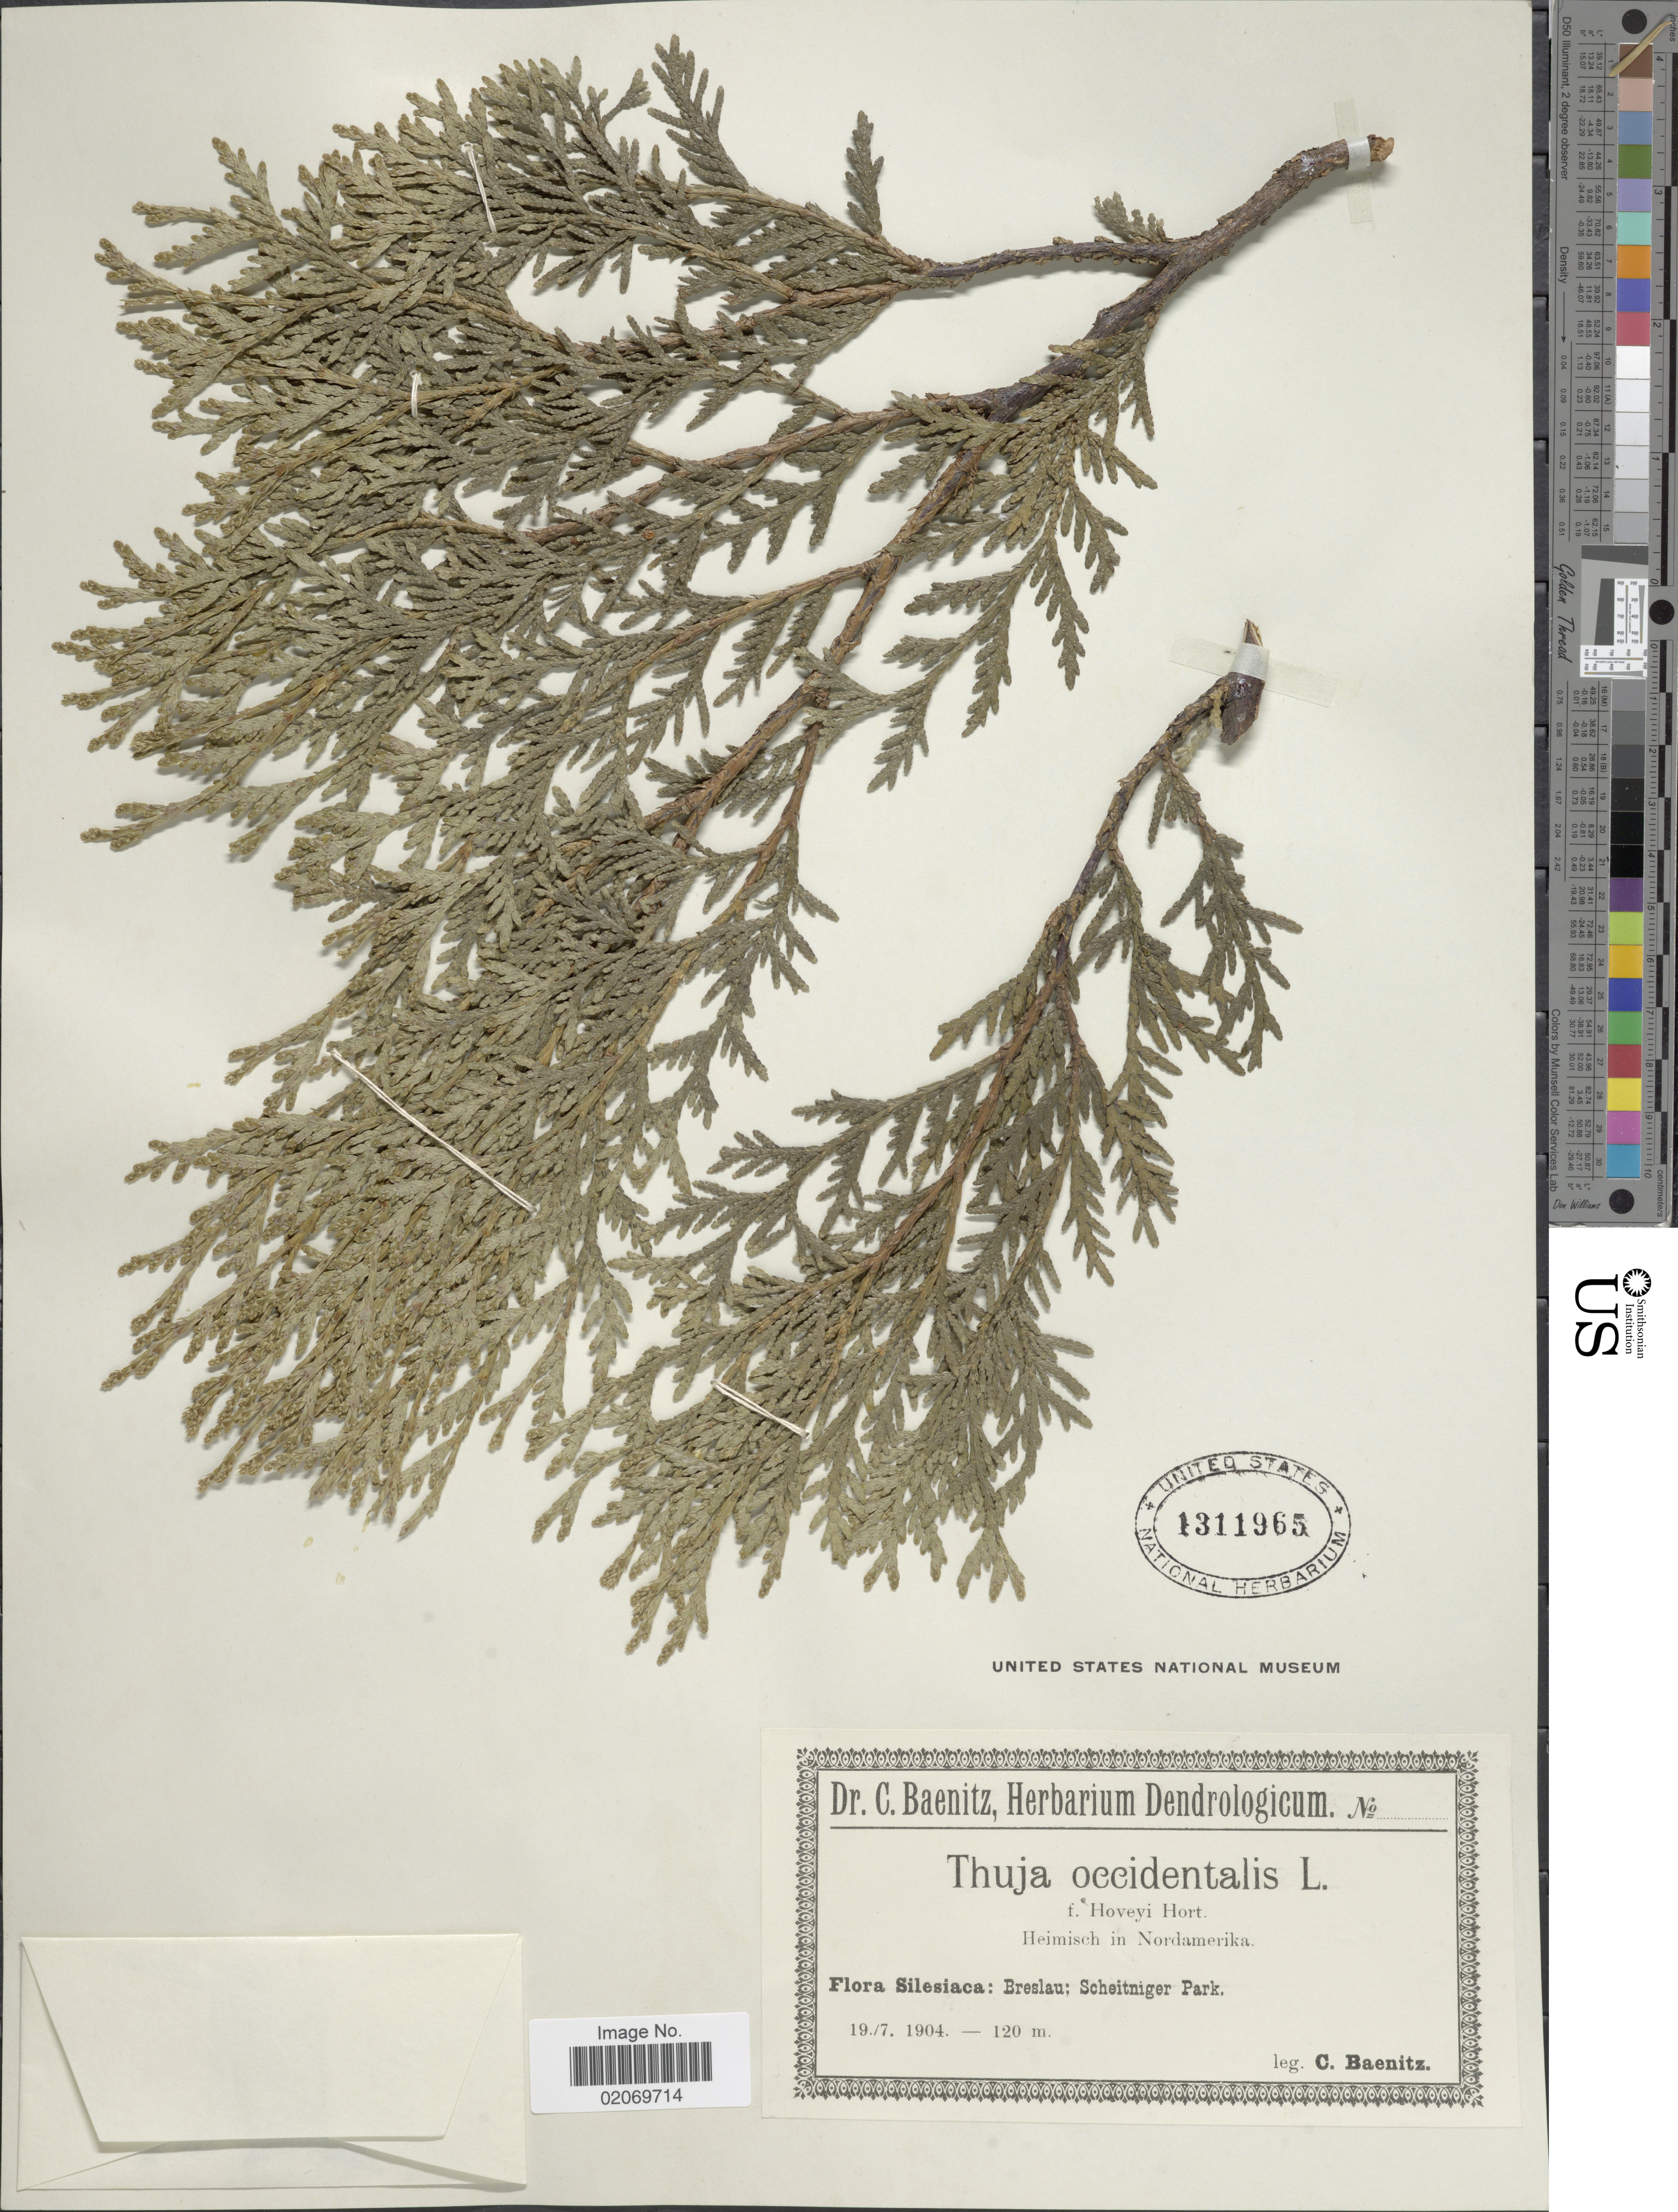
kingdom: Plantae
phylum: Tracheophyta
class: Pinopsida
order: Pinales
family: Cupressaceae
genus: Thuja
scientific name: Thuja occidentalis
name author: L.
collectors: C. G. Baenitz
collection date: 1904-07-19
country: Poland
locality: Silesiaca: Breslau; Scheitniger Park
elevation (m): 120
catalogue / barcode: US 1311965